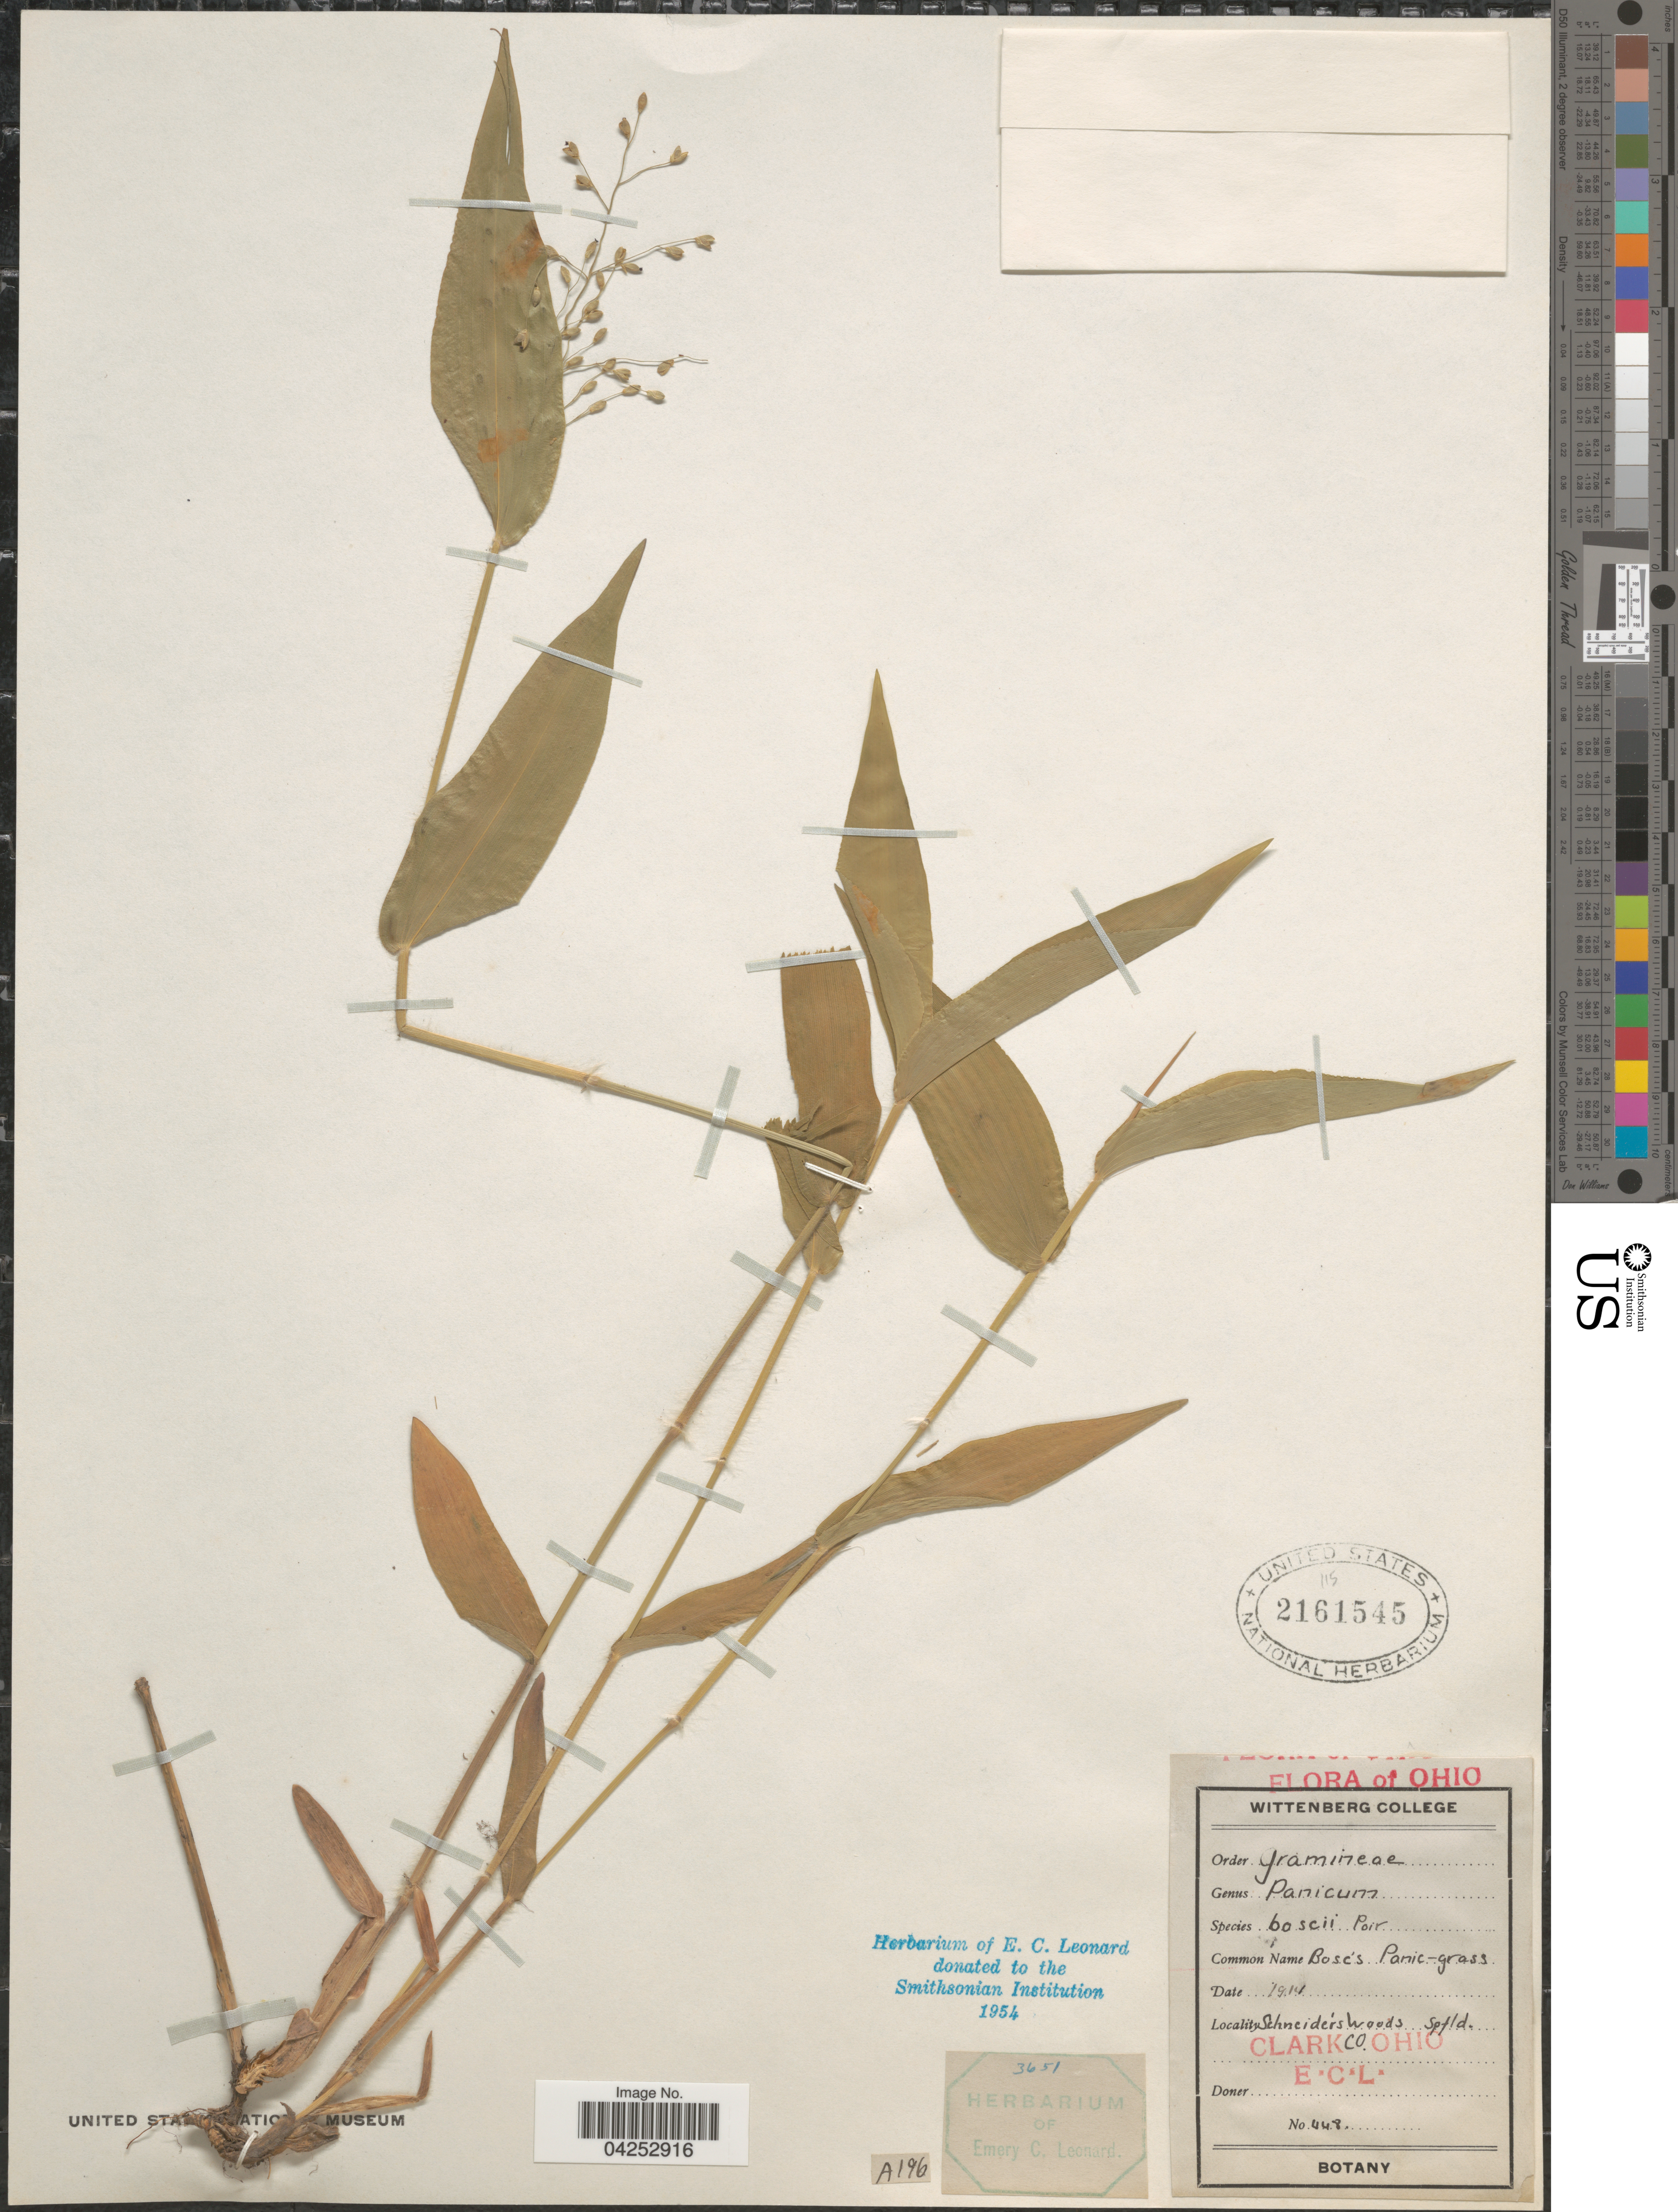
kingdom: Plantae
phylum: Tracheophyta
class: Liliopsida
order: Poales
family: Poaceae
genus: Dichanthelium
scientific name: Dichanthelium boscii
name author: (Poir.) Gould & C.A. Clark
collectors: E. C. Leonard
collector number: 448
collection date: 1914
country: United States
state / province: Ohio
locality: Schneider's Woods Sptld. Clark Co.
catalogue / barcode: US 2161545